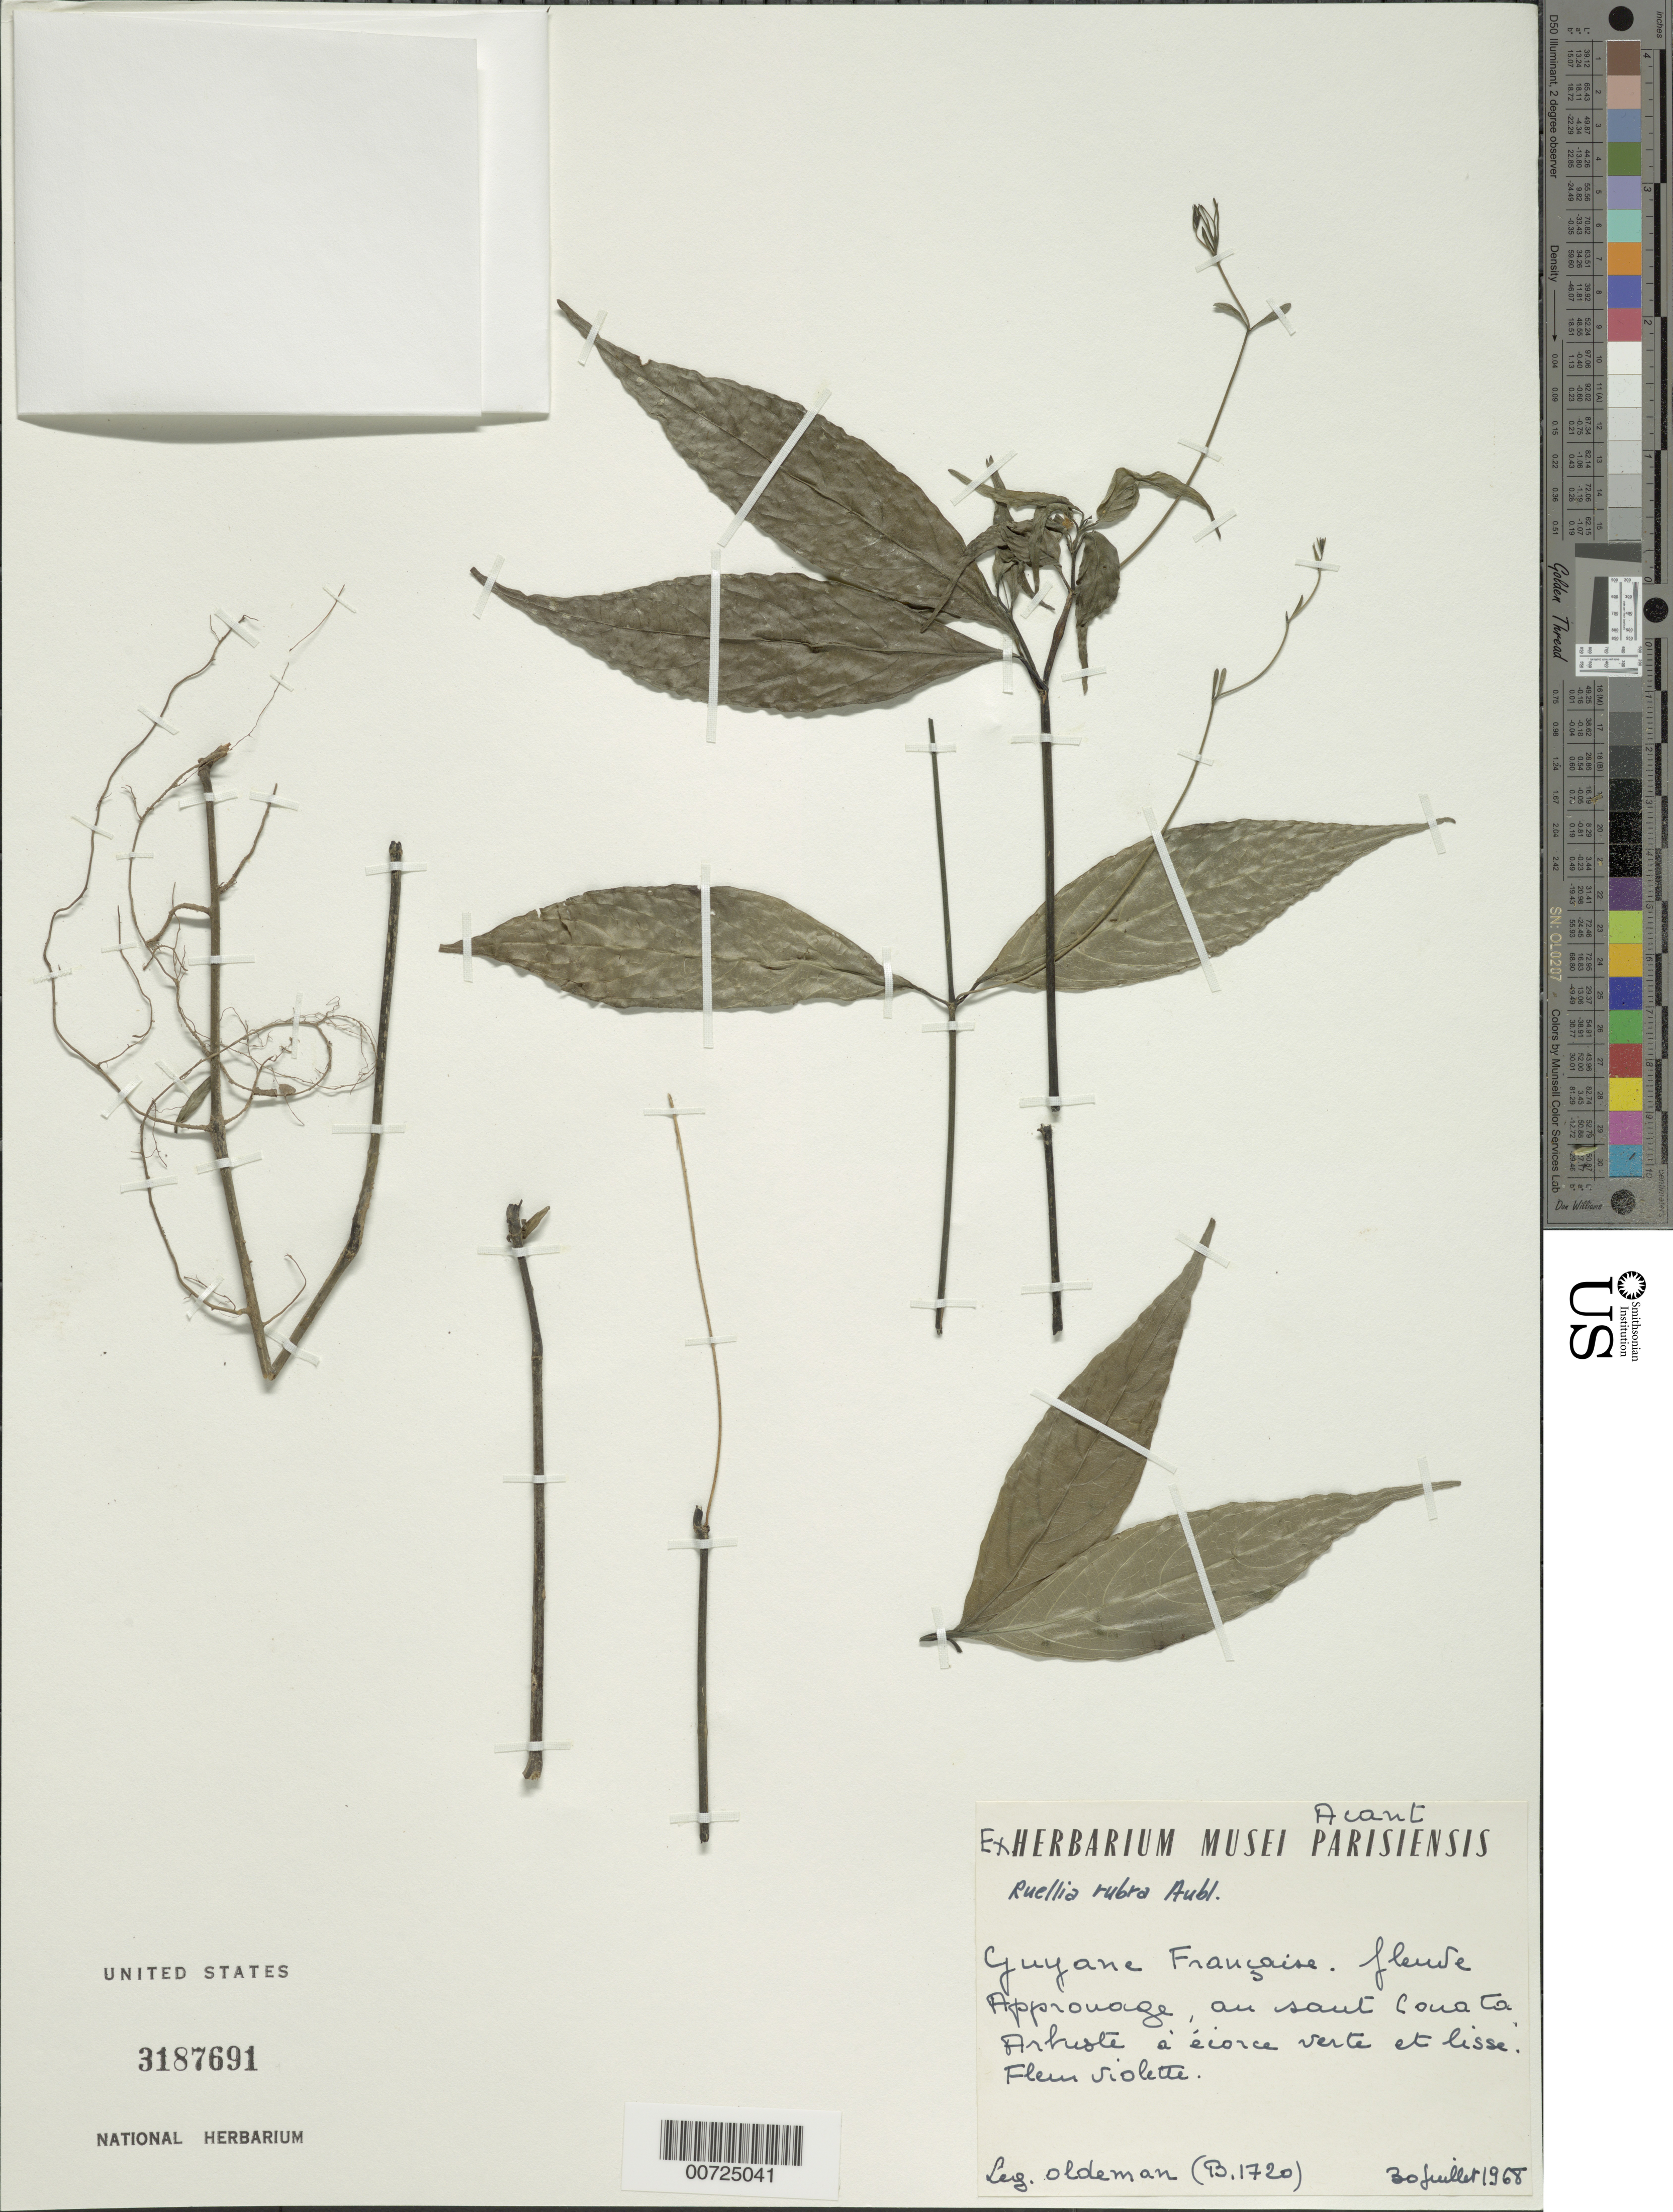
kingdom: Plantae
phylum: Tracheophyta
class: Magnoliopsida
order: Lamiales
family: Acanthaceae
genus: Ruellia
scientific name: Ruellia rubra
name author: Aubl.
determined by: Wasshausen, Dieter C., (BOT), Smithsonian Institution - National Museum of Natural History (UNITED STATES)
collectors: R. Oldeman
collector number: B 1720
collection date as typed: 30-Jul-68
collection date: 1968-07-30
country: French Guiana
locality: Approuague R., au Saut Couata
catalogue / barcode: US 3187691